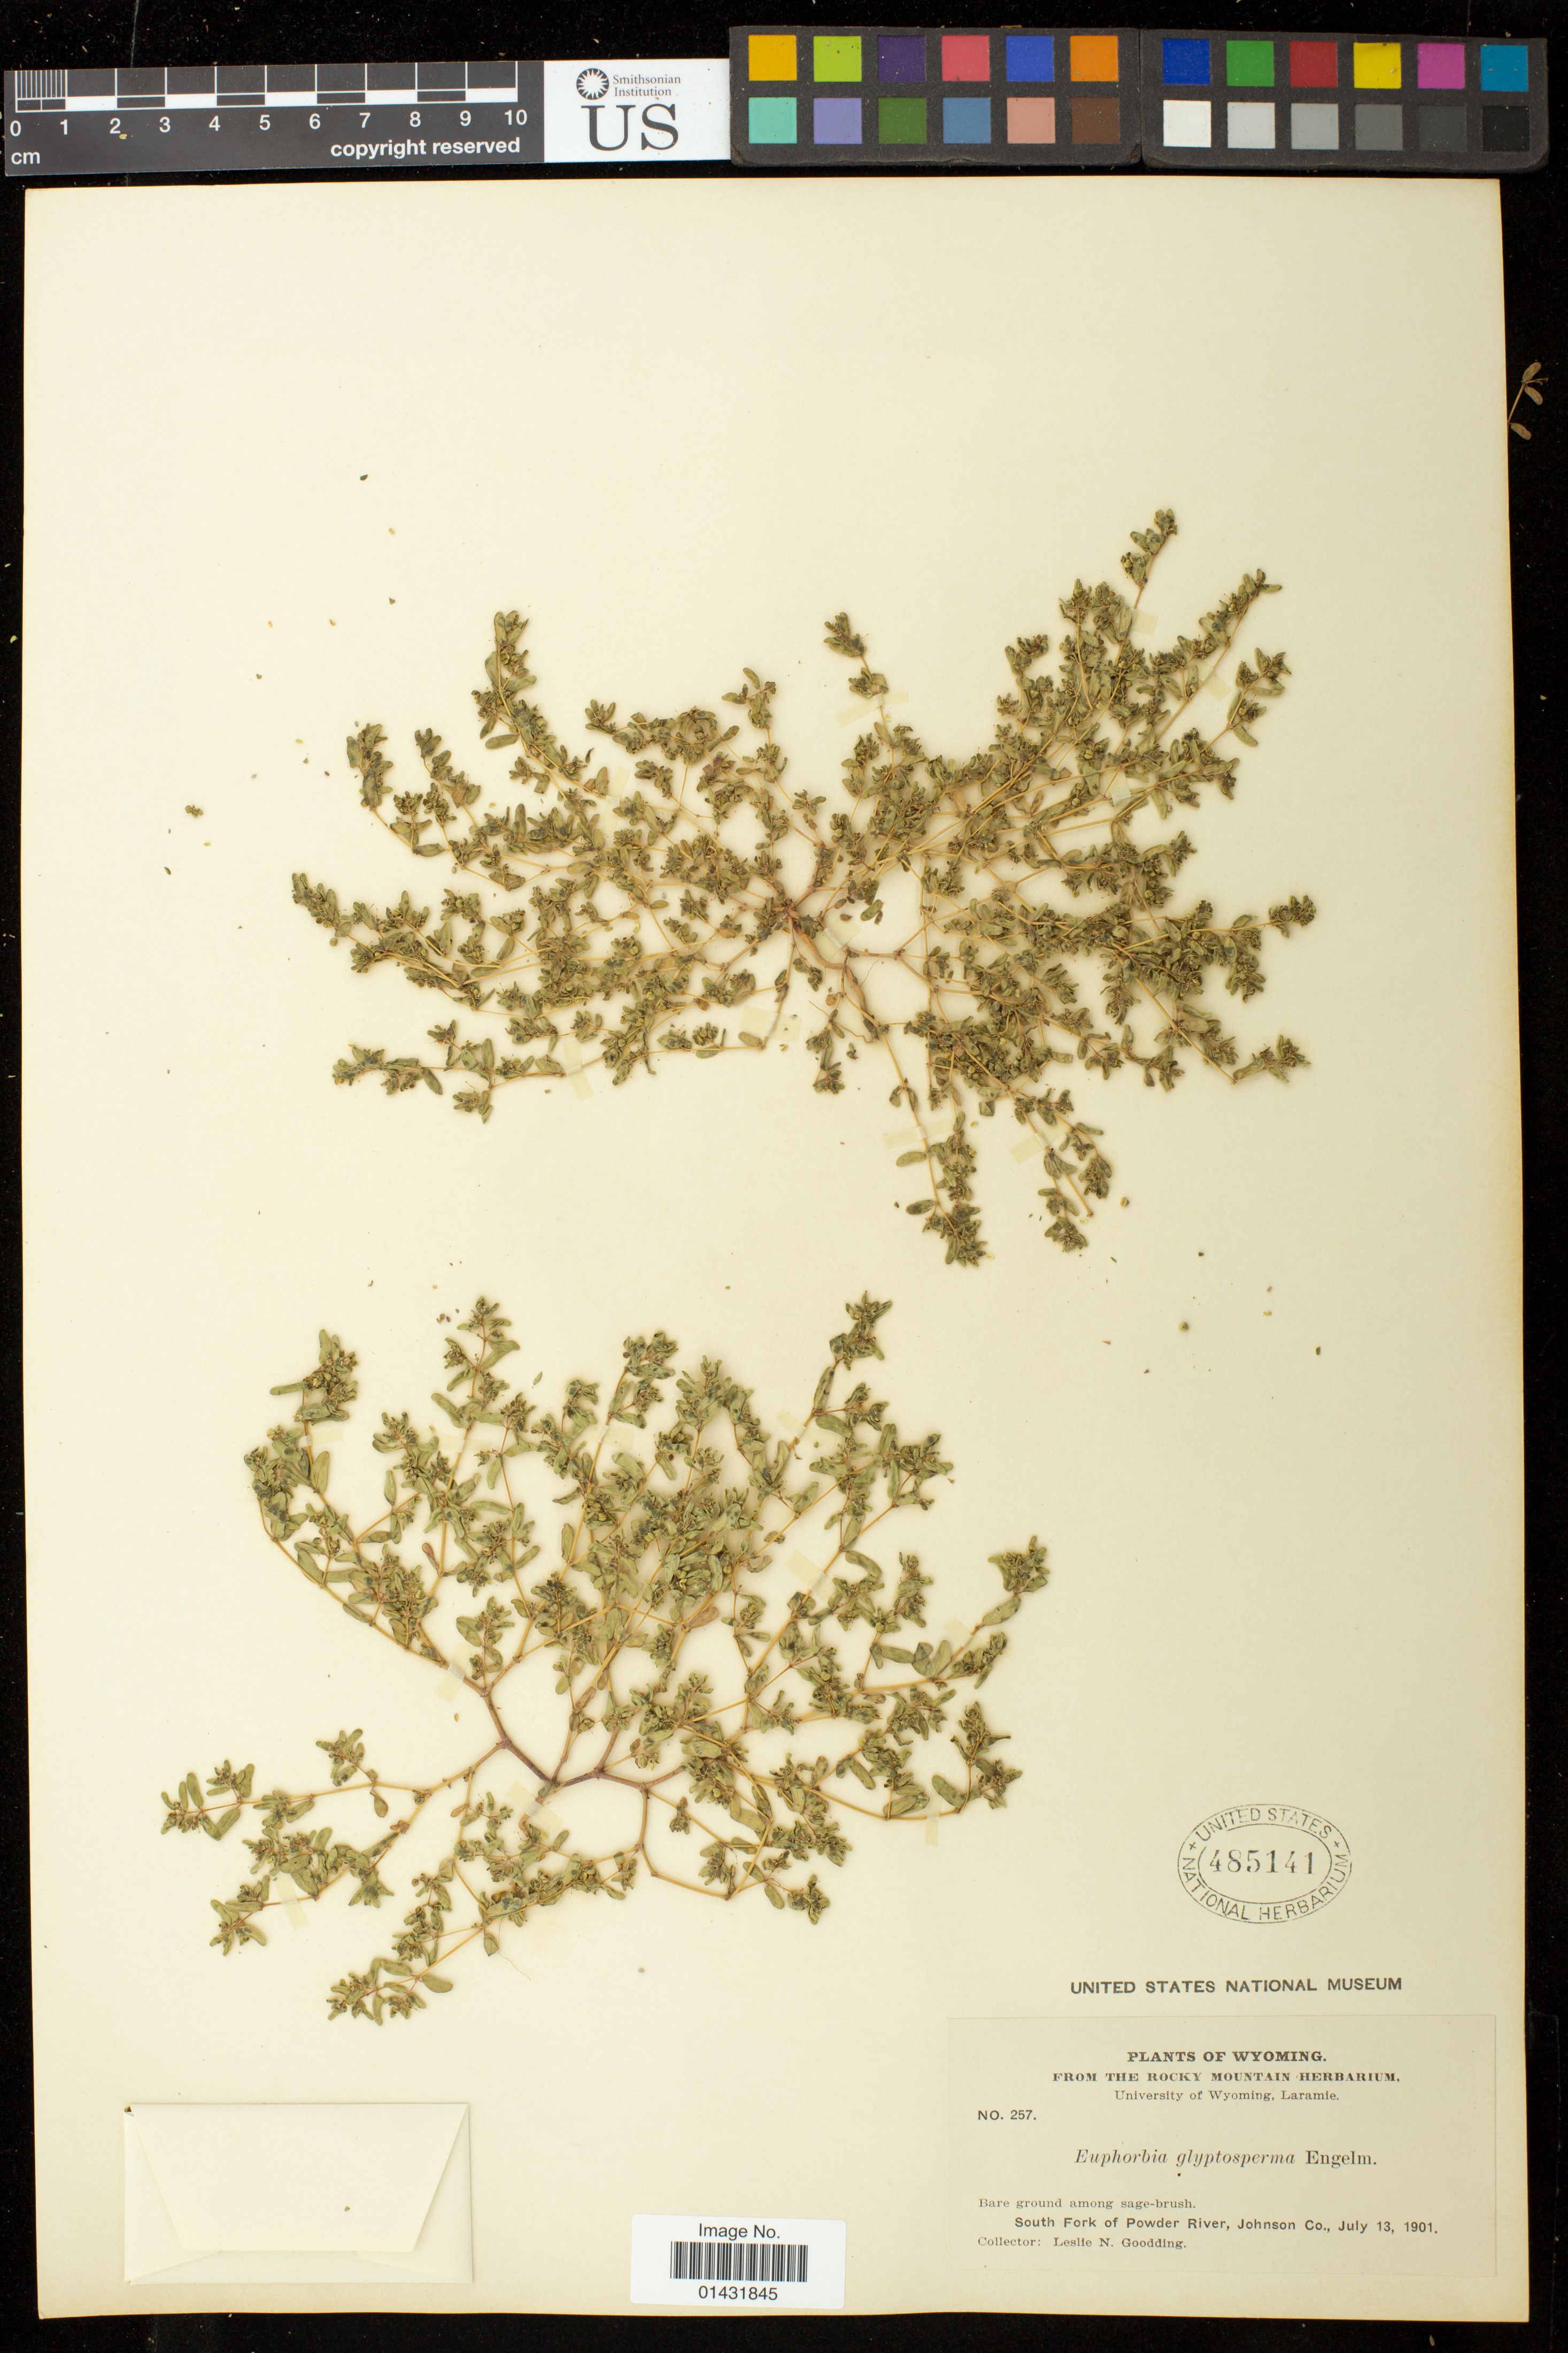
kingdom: Plantae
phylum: Tracheophyta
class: Magnoliopsida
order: Malpighiales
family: Euphorbiaceae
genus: Euphorbia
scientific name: Euphorbia glyptosperma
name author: Engelm.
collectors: L. N. Goodding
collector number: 257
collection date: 1901-07-13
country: United States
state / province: Wyoming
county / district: Johnson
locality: South Fork of Powder River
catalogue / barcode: US 485141